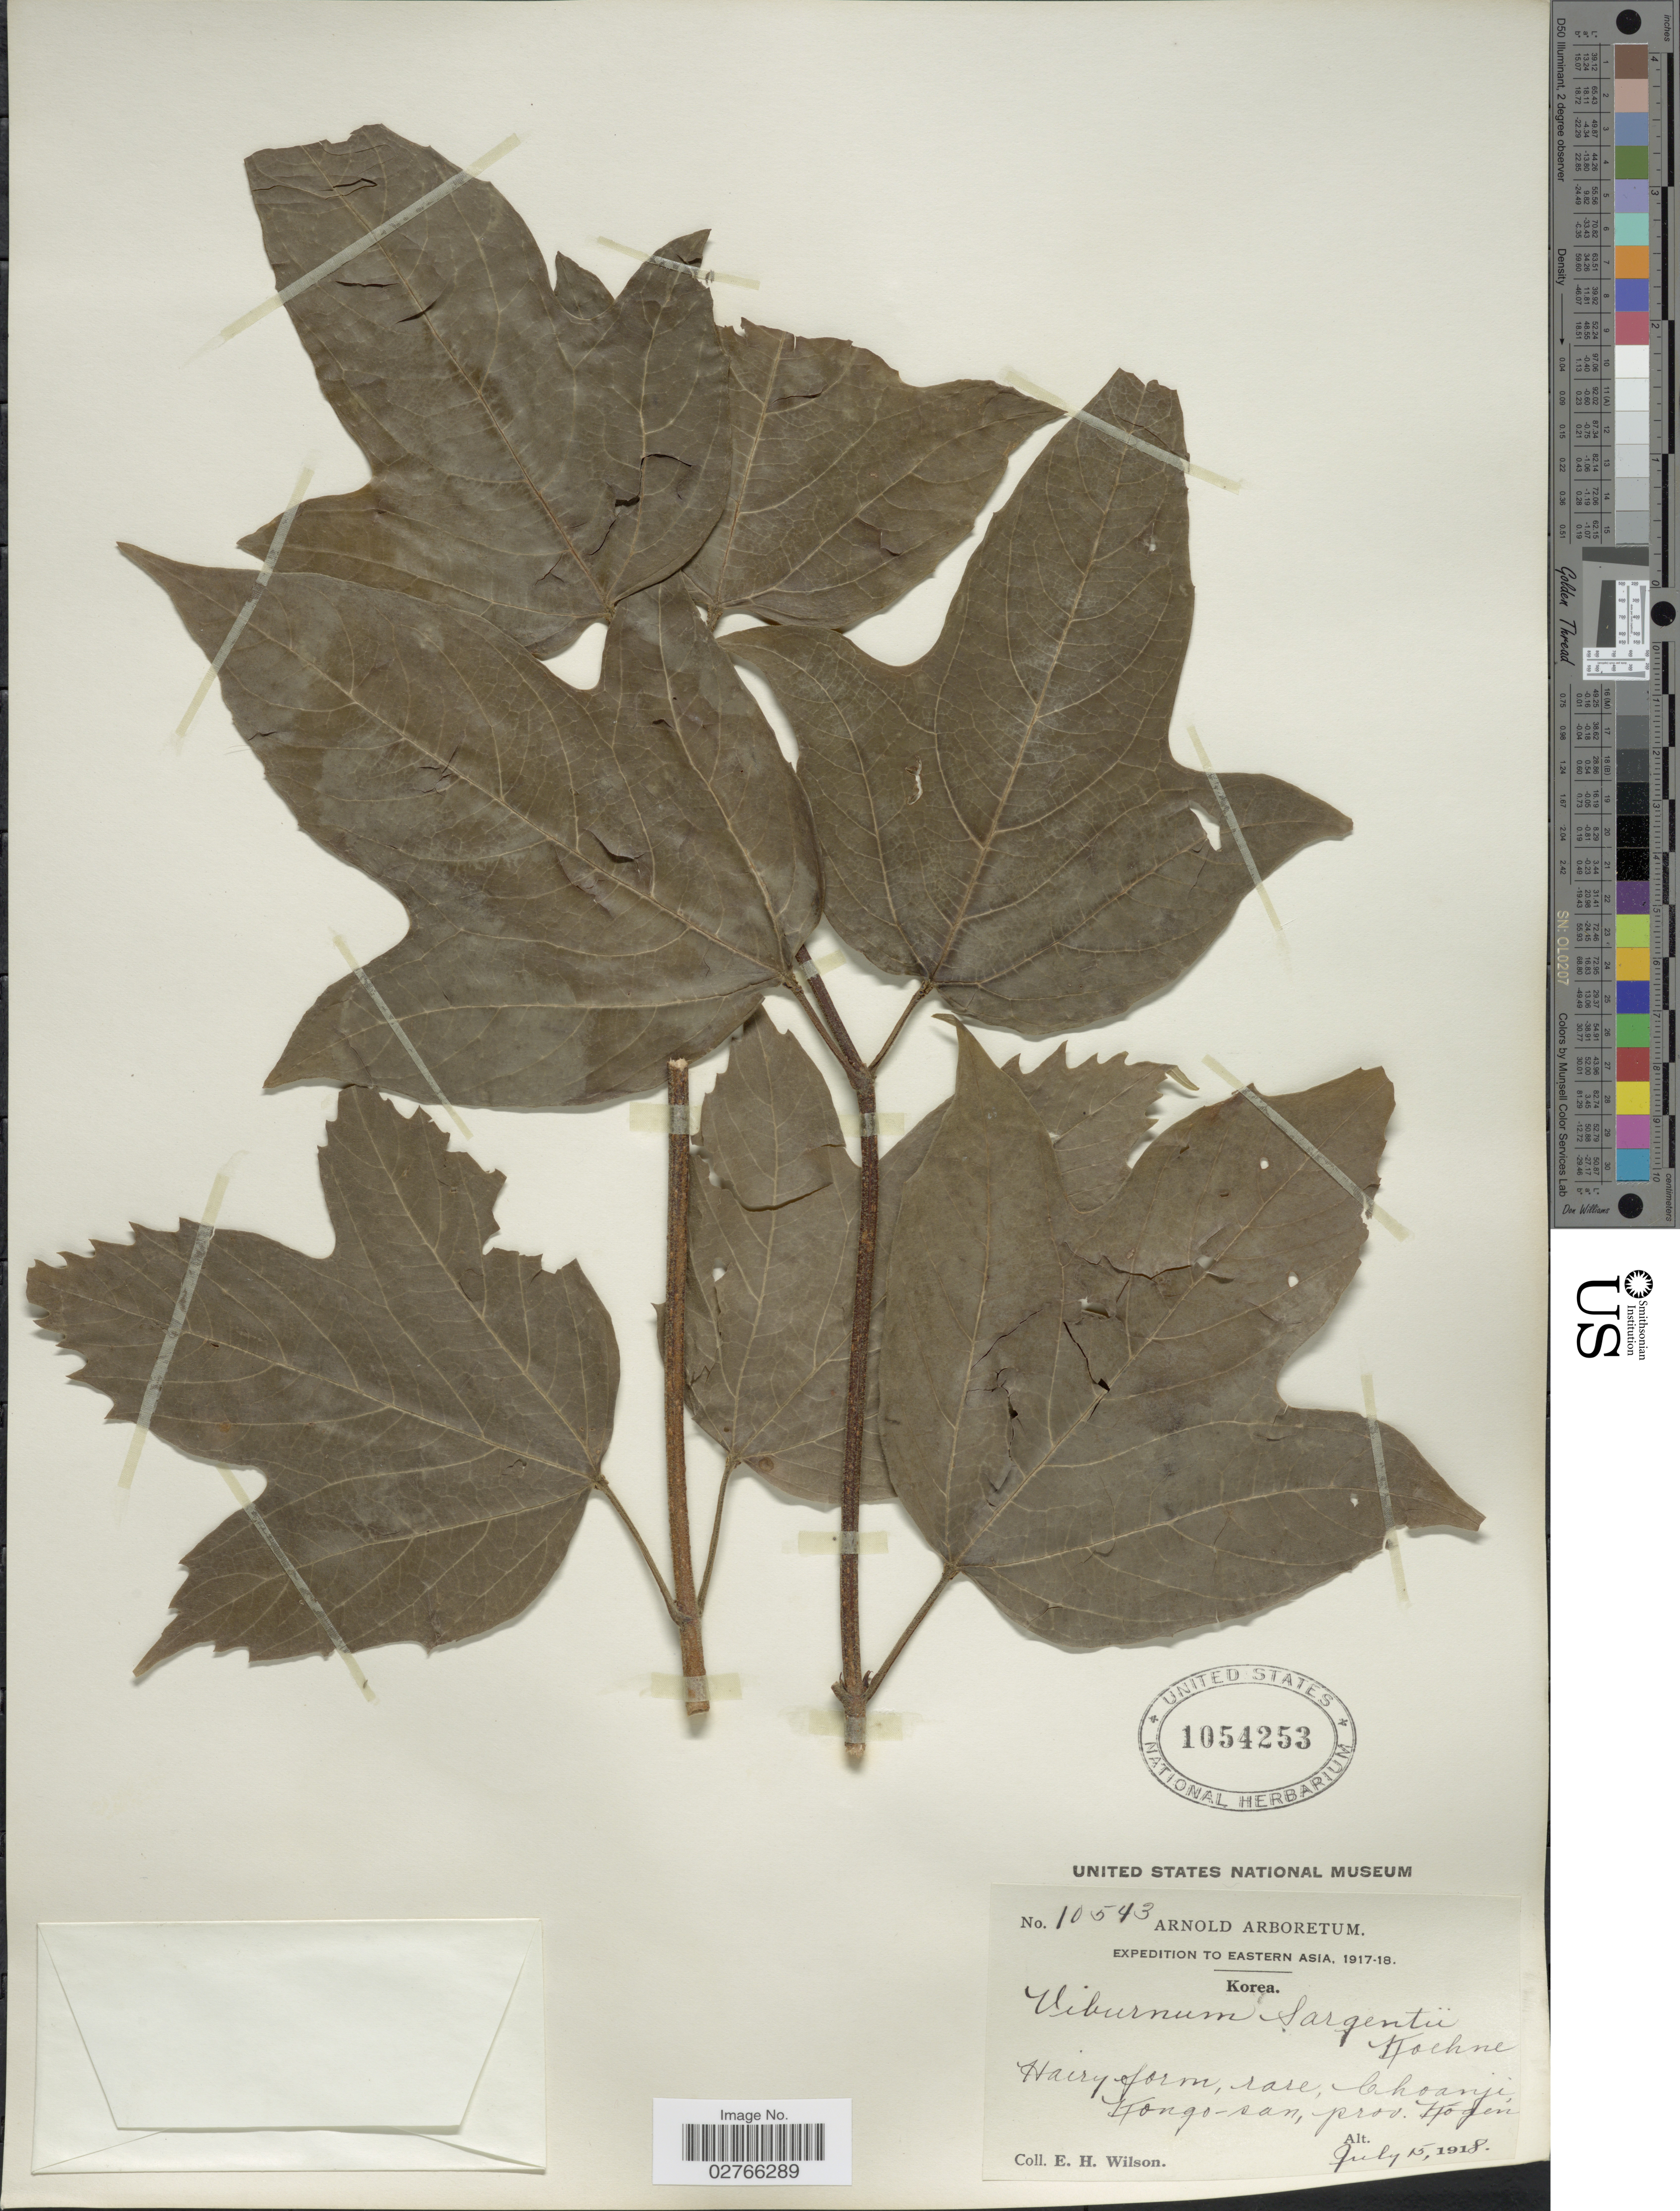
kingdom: Plantae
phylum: Tracheophyta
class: Magnoliopsida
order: Dipsacales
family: Viburnaceae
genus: Viburnum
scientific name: Viburnum opulus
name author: L.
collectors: E. Wilson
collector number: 10543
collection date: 1918-07-15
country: North Korea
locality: Hairy form, rare, Choanji, Kongo-san, prov. Kogen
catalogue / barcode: US 1054253